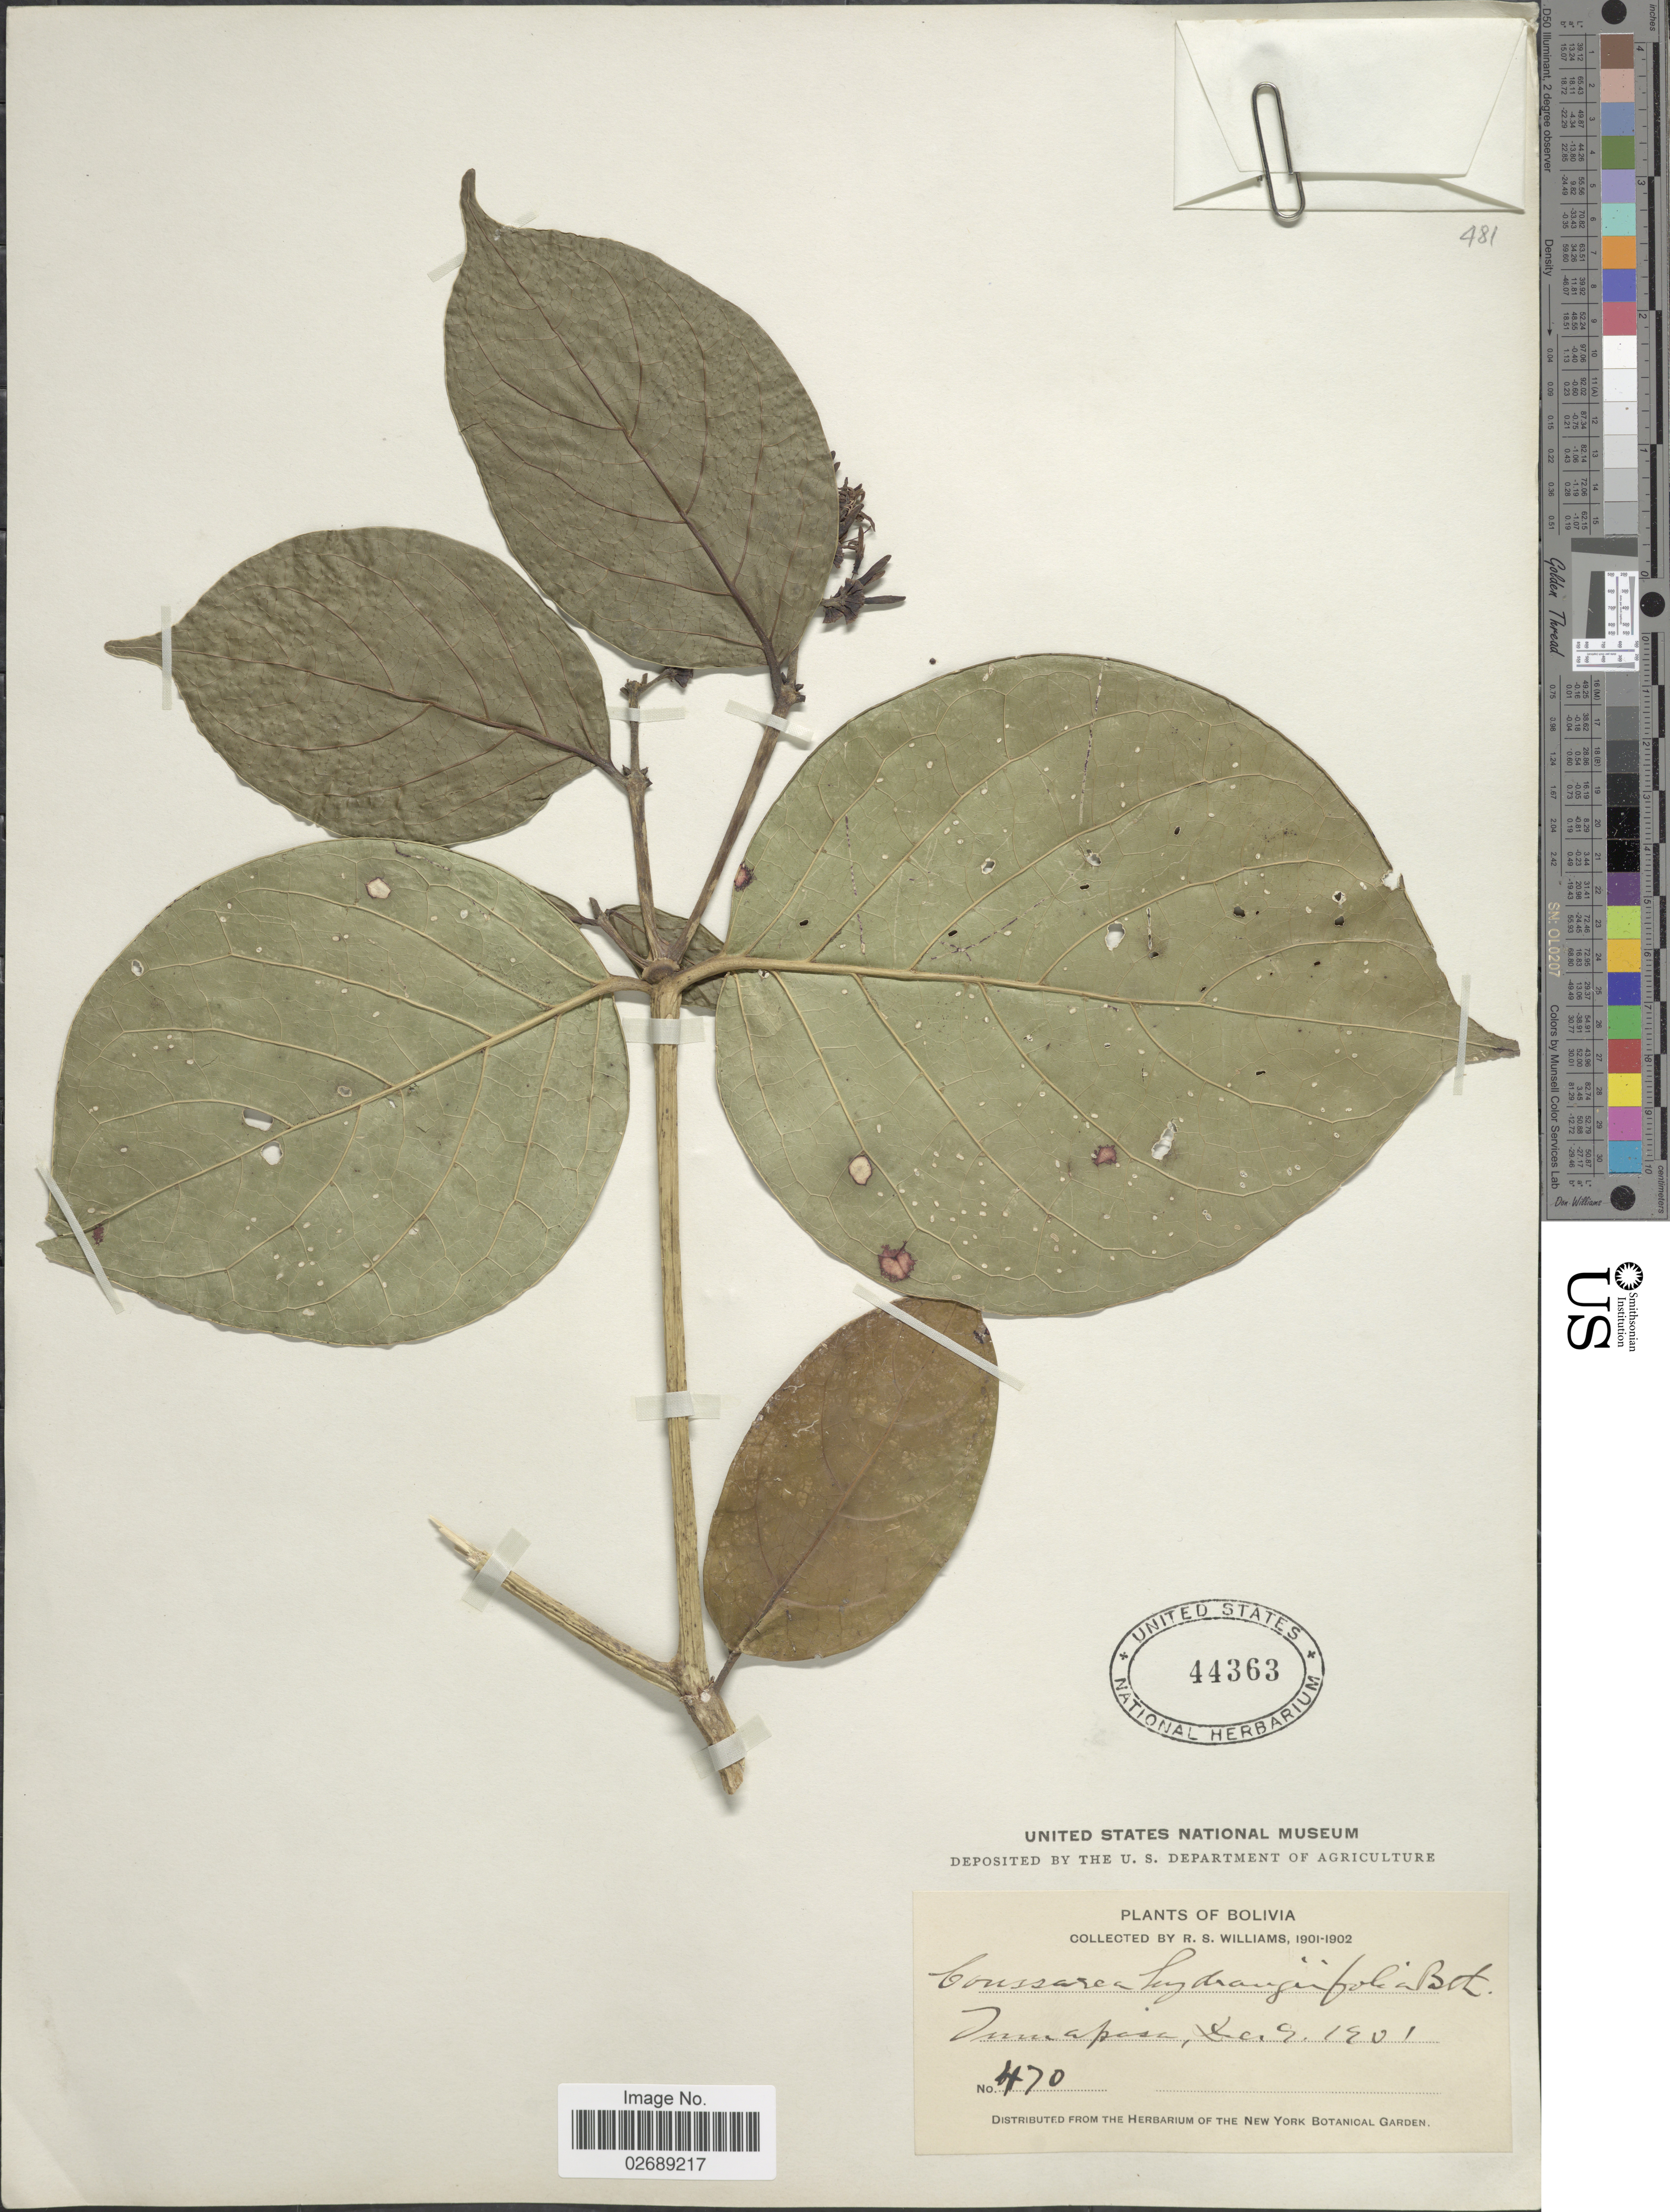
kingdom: Plantae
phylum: Tracheophyta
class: Magnoliopsida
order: Gentianales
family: Rubiaceae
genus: Coussarea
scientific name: Coussarea hydrangeifolia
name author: Benth. & Hook. f.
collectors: R. S. Williams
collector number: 470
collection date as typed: Dec. 9, 1901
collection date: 1901-12-09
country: Bolivia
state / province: La Paz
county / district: Iturralde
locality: Tumupasa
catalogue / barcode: US 44363